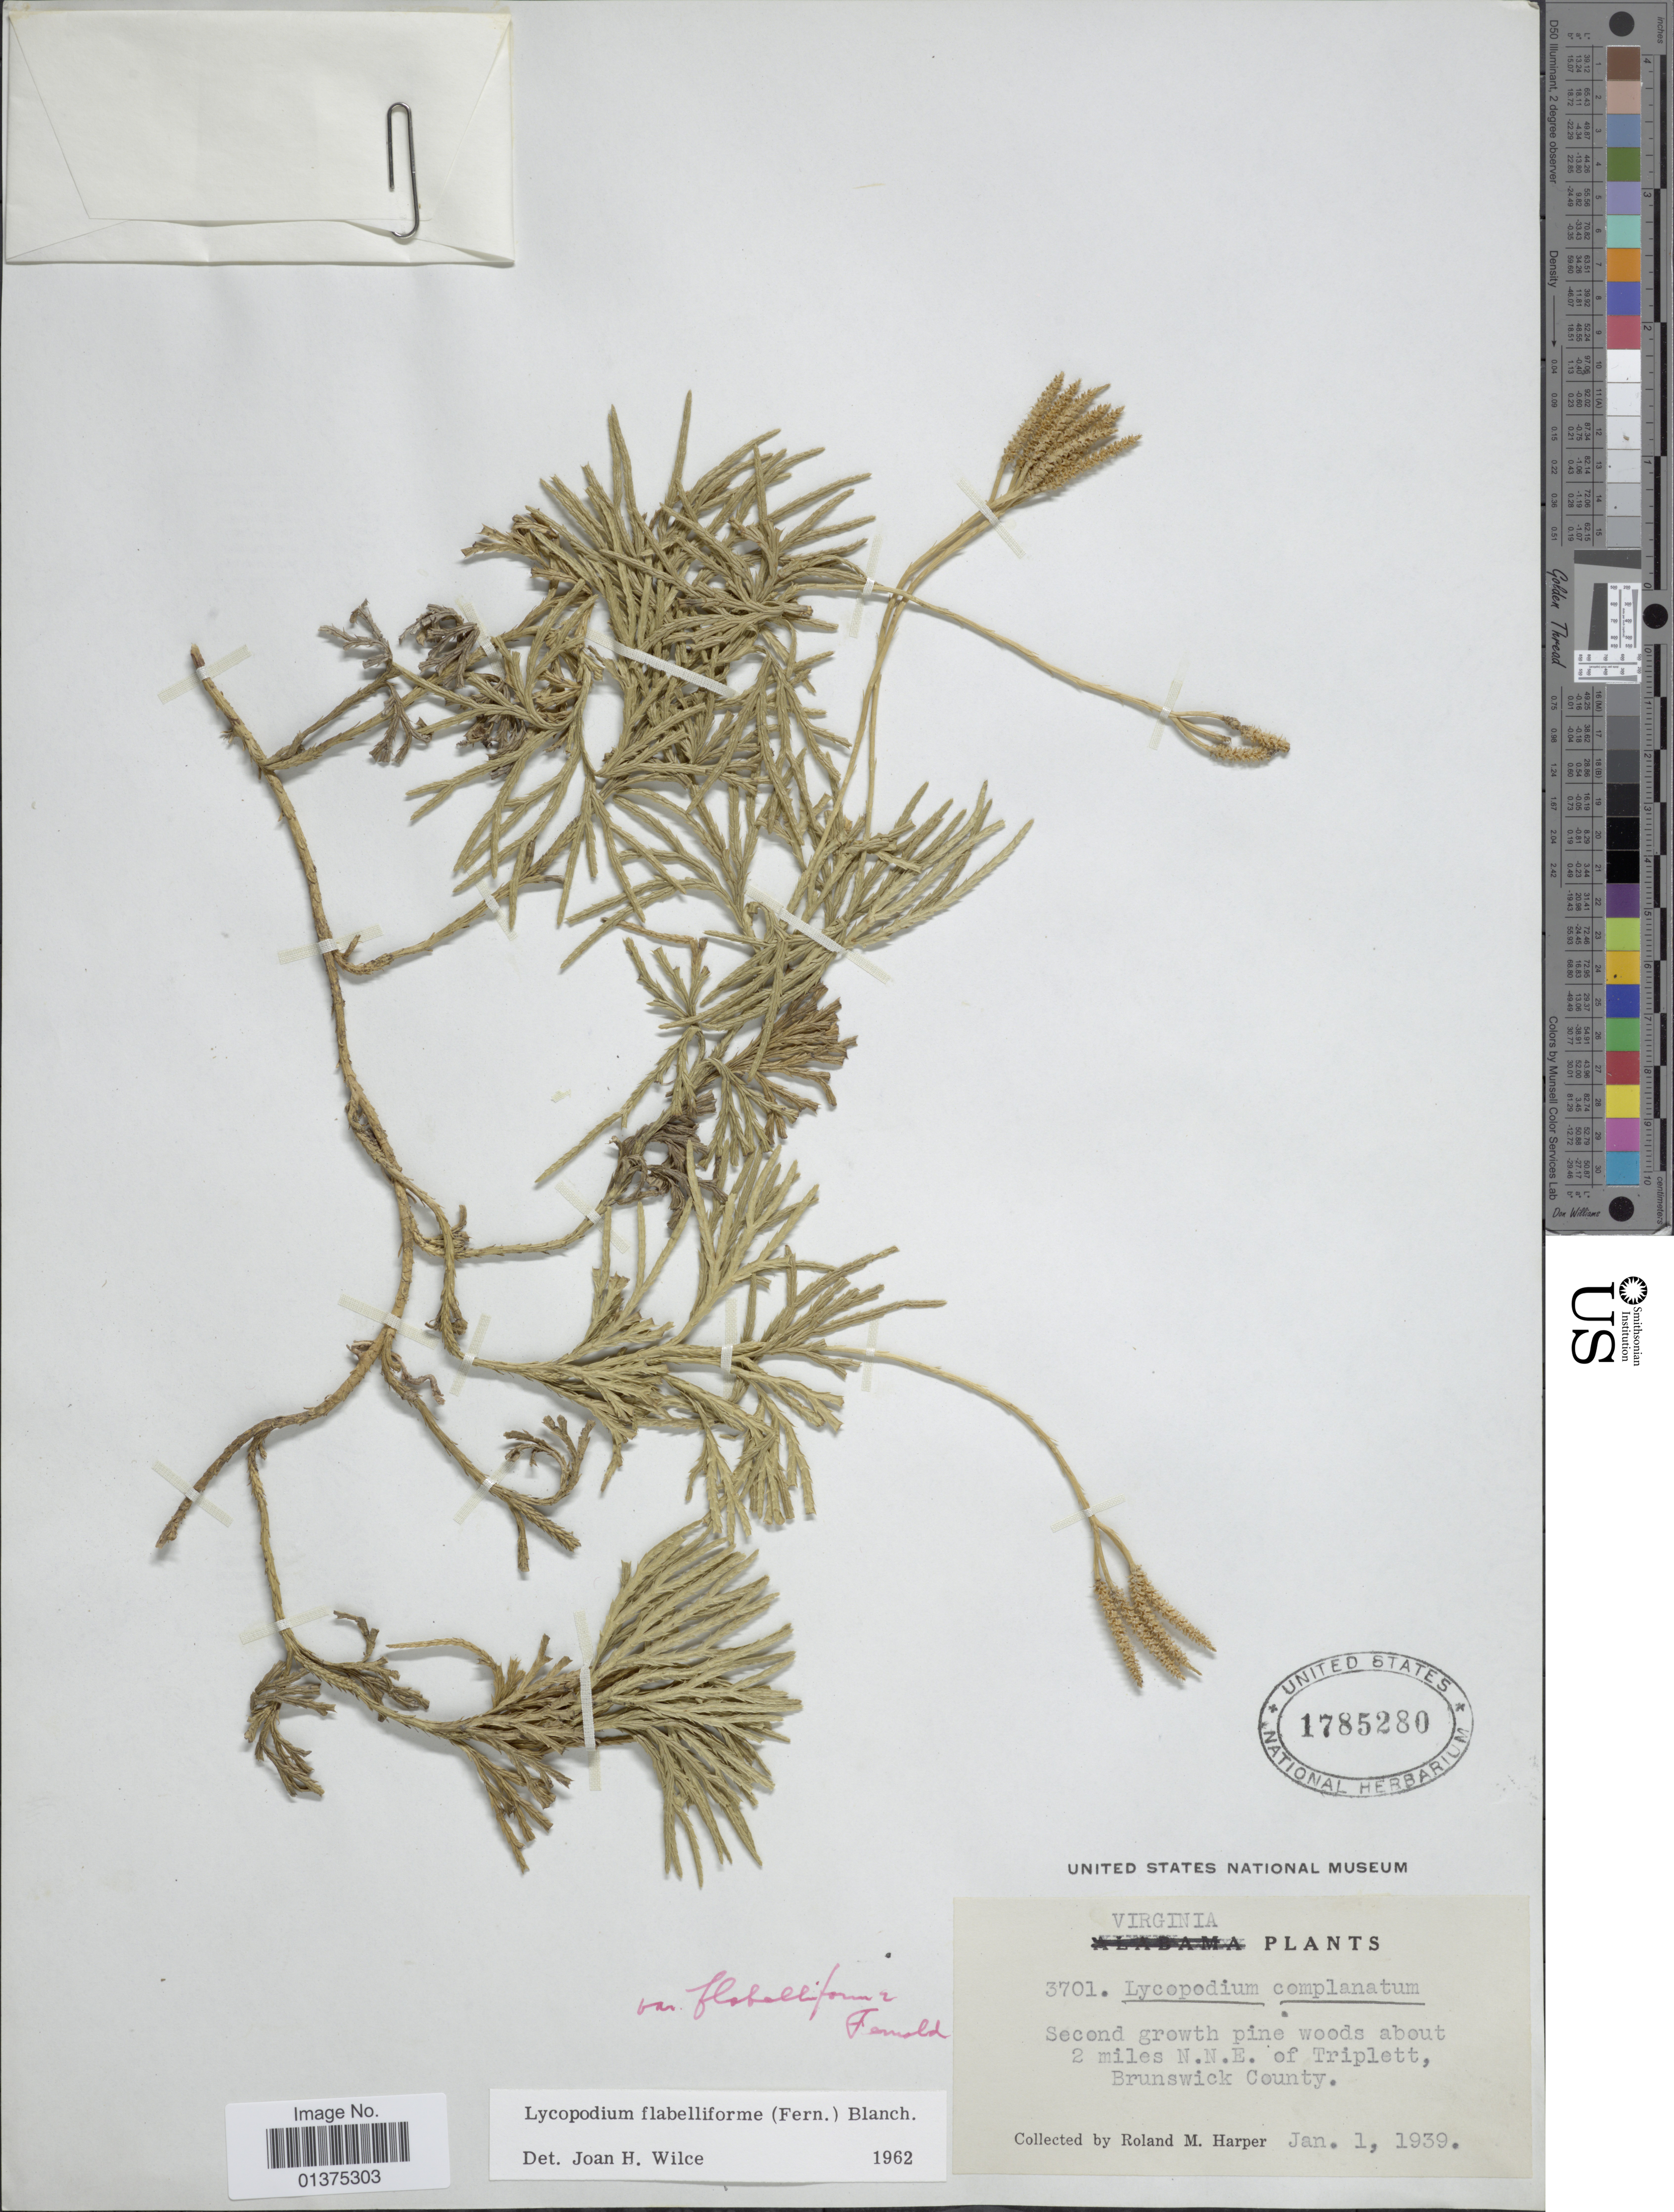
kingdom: Plantae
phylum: Tracheophyta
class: Lycopodiopsida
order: Lycopodiales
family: Lycopodiaceae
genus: Diphasiastrum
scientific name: Diphasiastrum digitatum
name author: (Dill. ex A. Braun) Holub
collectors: R. M. Harper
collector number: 3701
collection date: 1939-01-01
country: United States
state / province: Virginia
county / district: Brunswick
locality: Second growth pine woods about 2 miles N.N.E. of Triplett, Brunswick County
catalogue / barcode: US 1785280